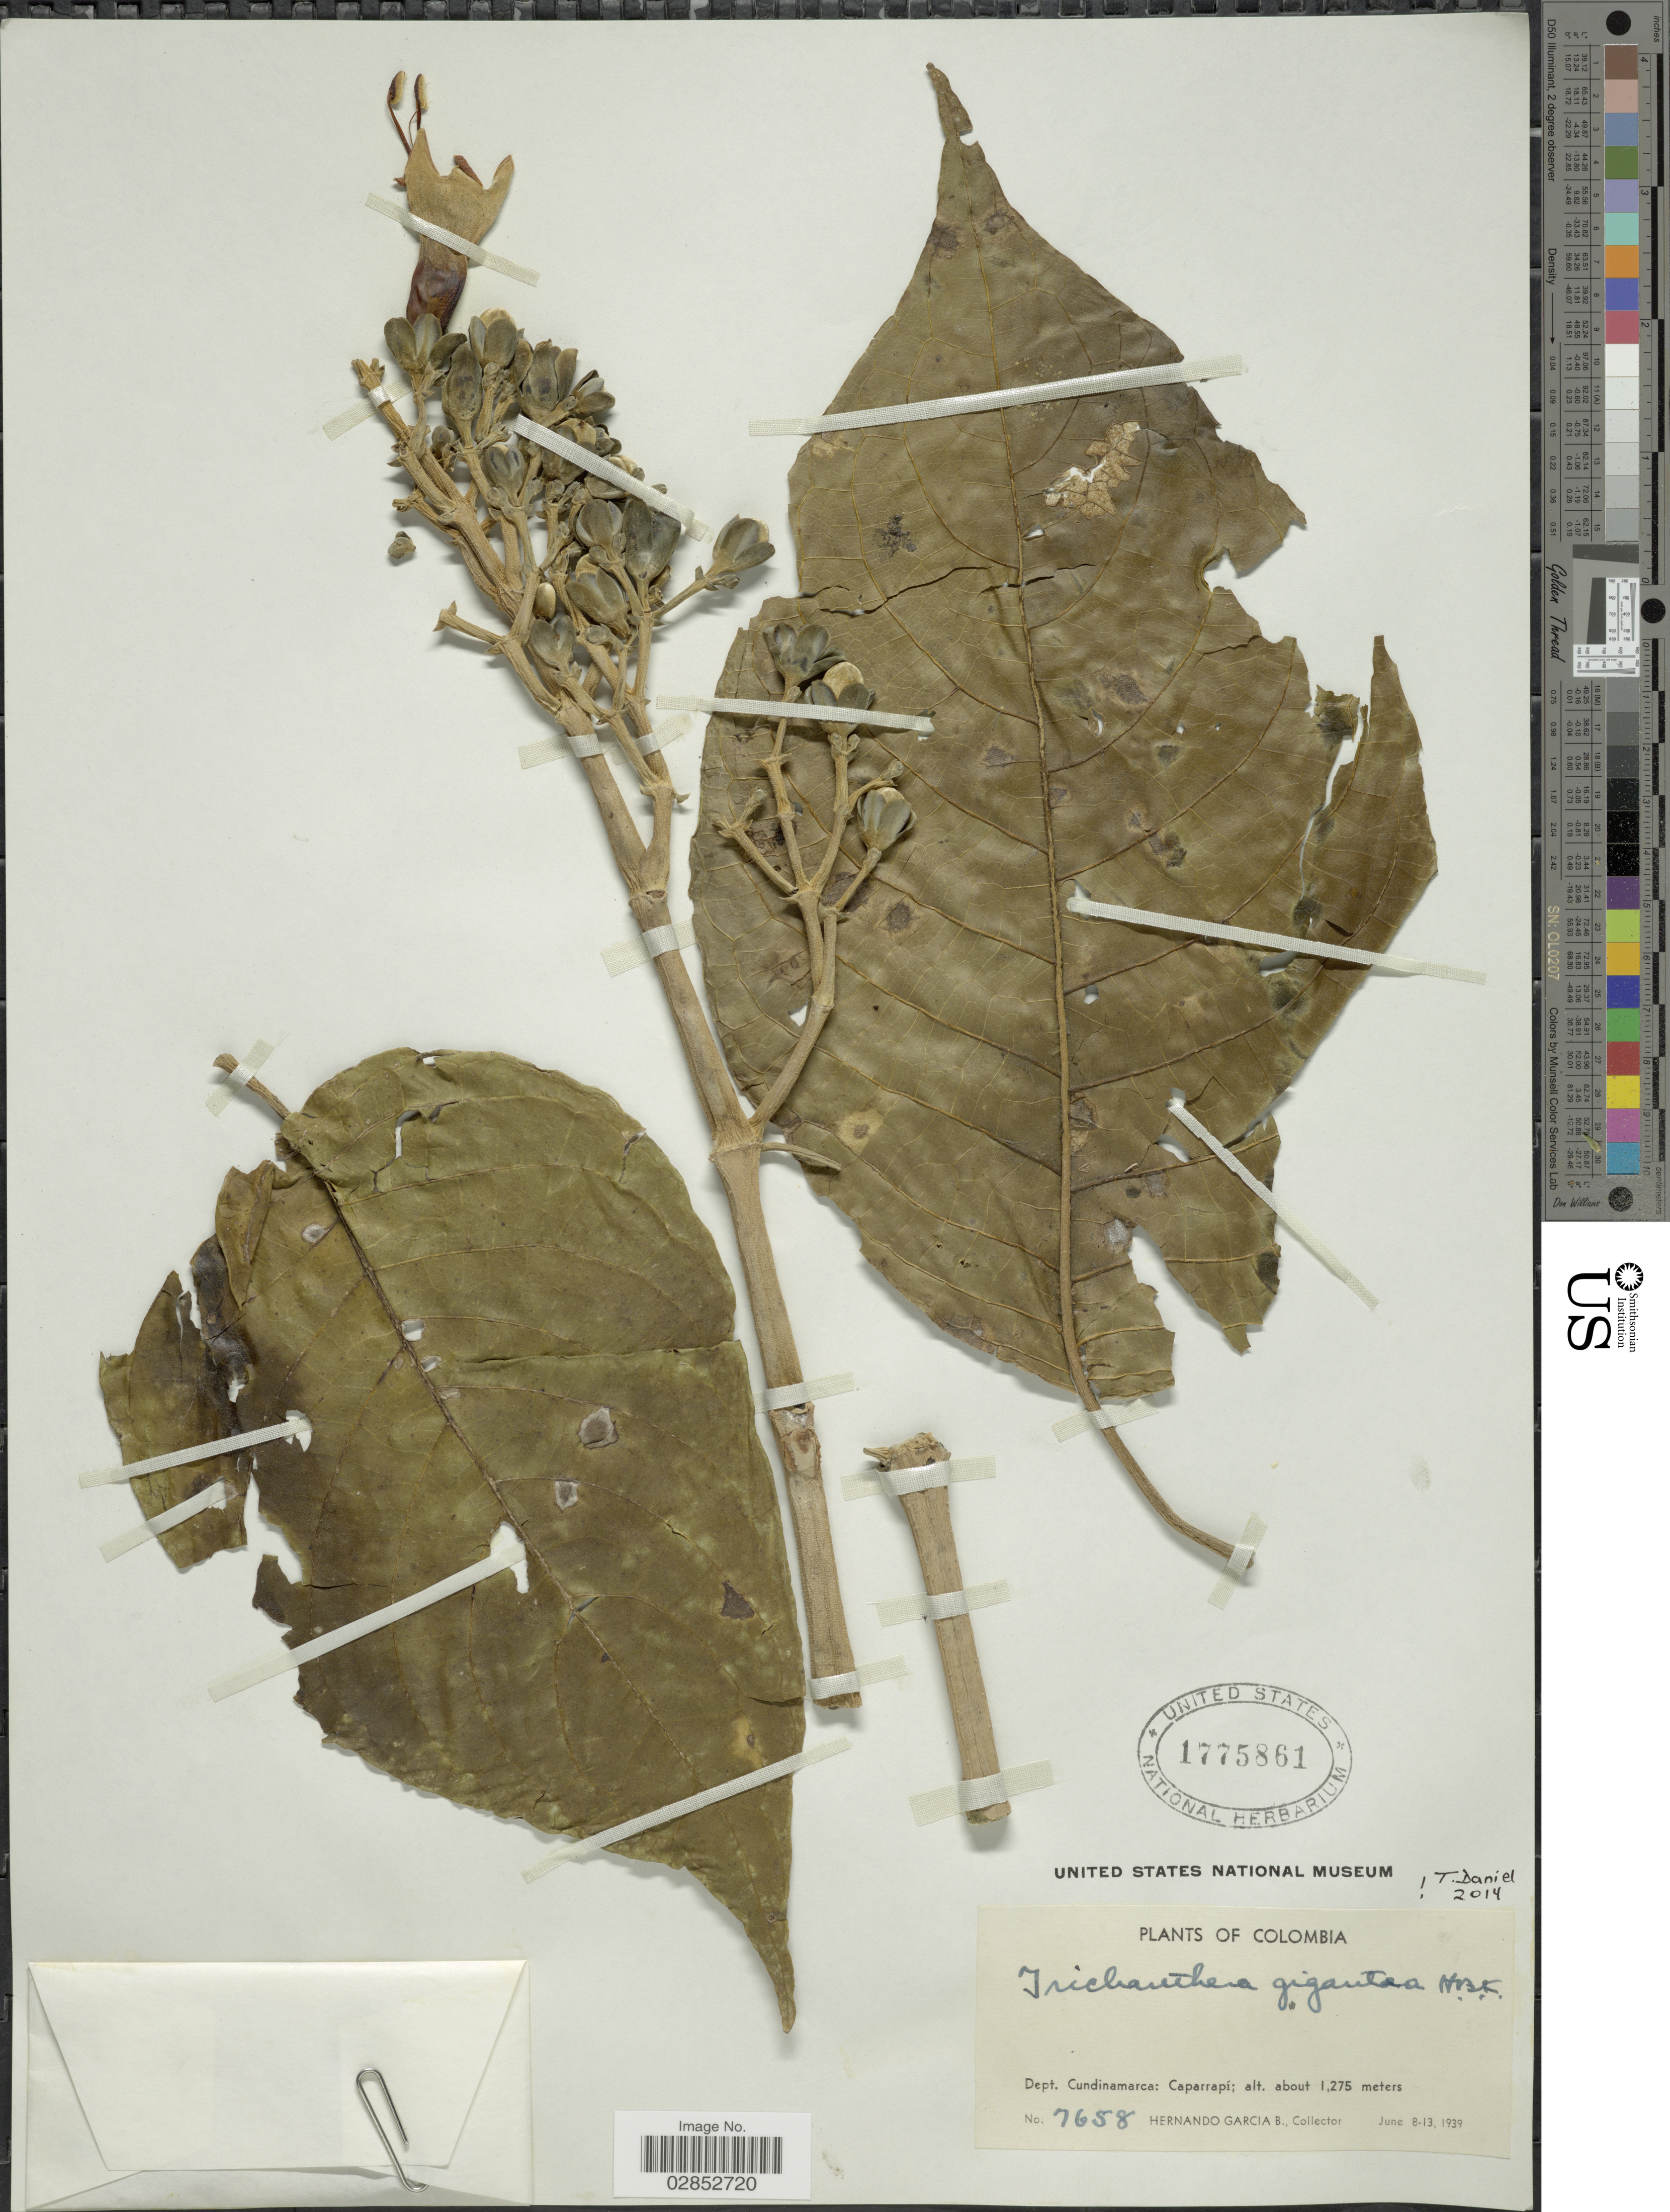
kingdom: Plantae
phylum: Tracheophyta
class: Magnoliopsida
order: Lamiales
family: Acanthaceae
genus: Trichanthera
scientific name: Trichanthera gigantea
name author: (Bonpl.) Nees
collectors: H. García Barriga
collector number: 7658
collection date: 1939-06-08/1939-06-13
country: Colombia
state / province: Cundinamarca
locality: Dept. Cundinamarca: Caparrapí.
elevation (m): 1275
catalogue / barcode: US 1775861